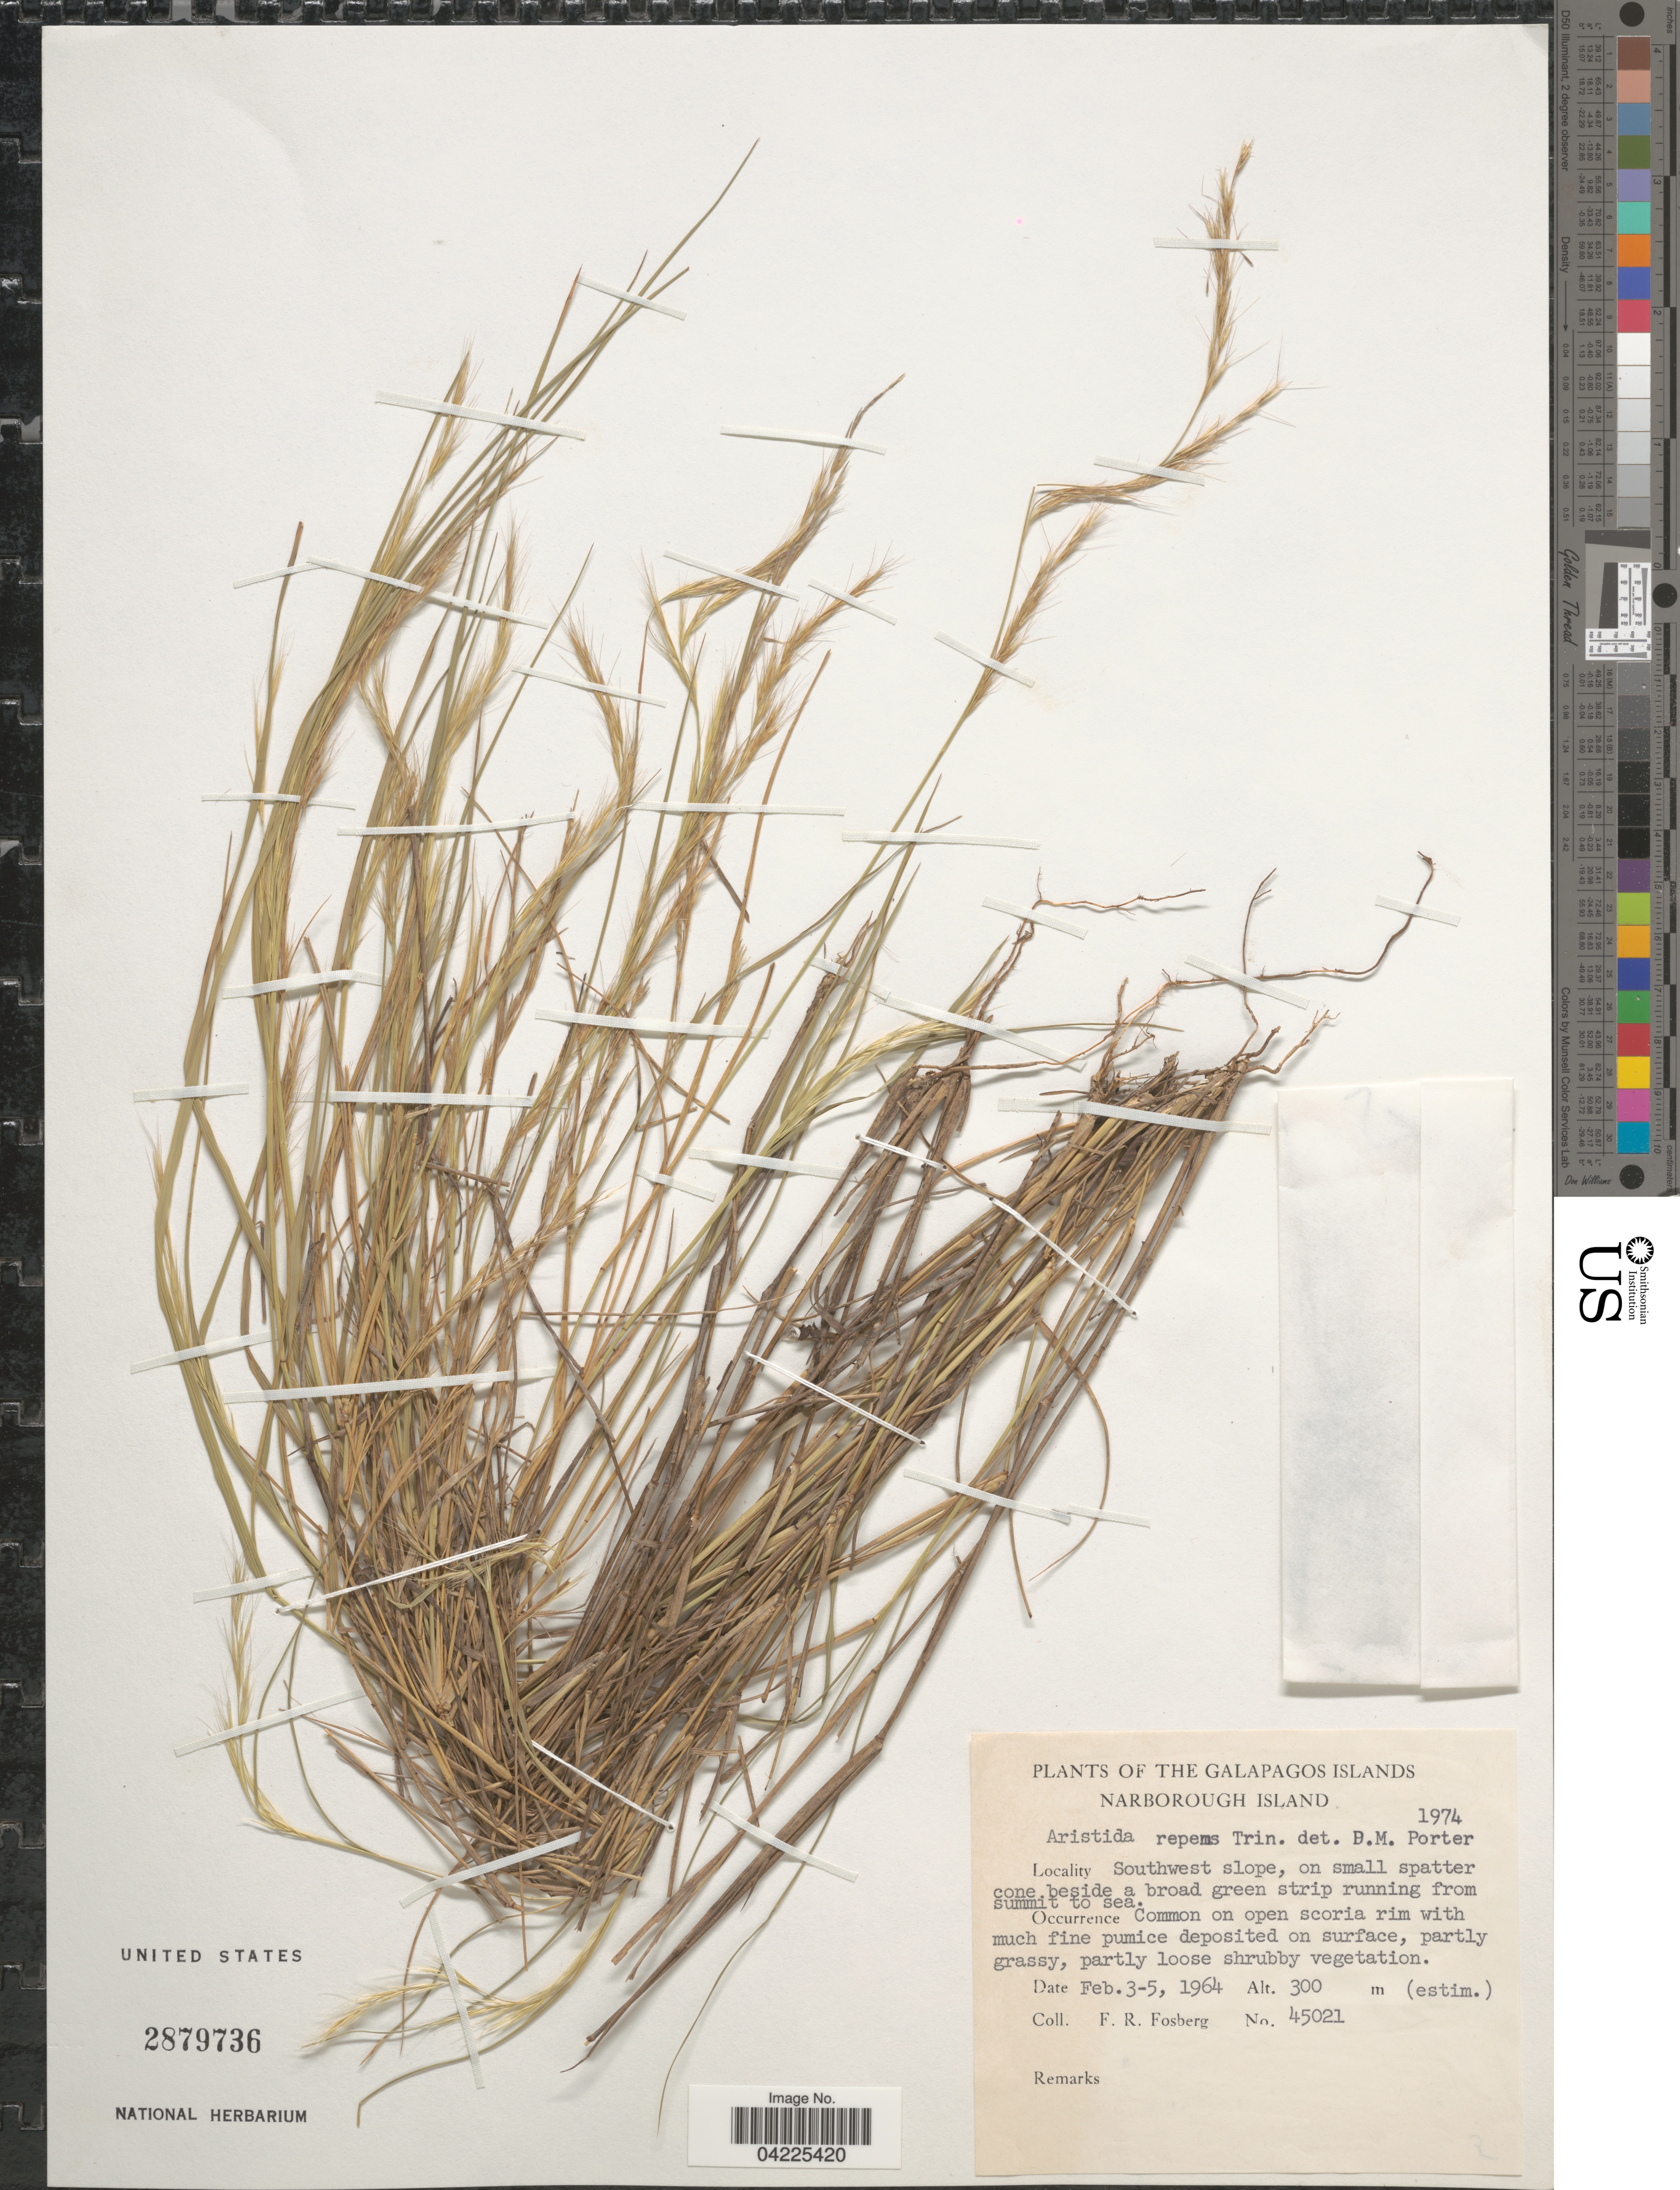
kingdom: Plantae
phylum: Tracheophyta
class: Liliopsida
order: Poales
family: Poaceae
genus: Aristida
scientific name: Aristida repens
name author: Trin.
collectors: F. R. Fosberg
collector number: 45021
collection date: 1964-02-03/1964-02-05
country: Ecuador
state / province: Colón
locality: Galapagos Islands. Narborough Island. Southwest slope, on small spatter cone beside a broad green strip running from summit to sea. Common on open scoria rim with much fine pumice deposited on surface, partly grassy, partly loose shrubby vegetation.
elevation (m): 300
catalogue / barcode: US 2879736